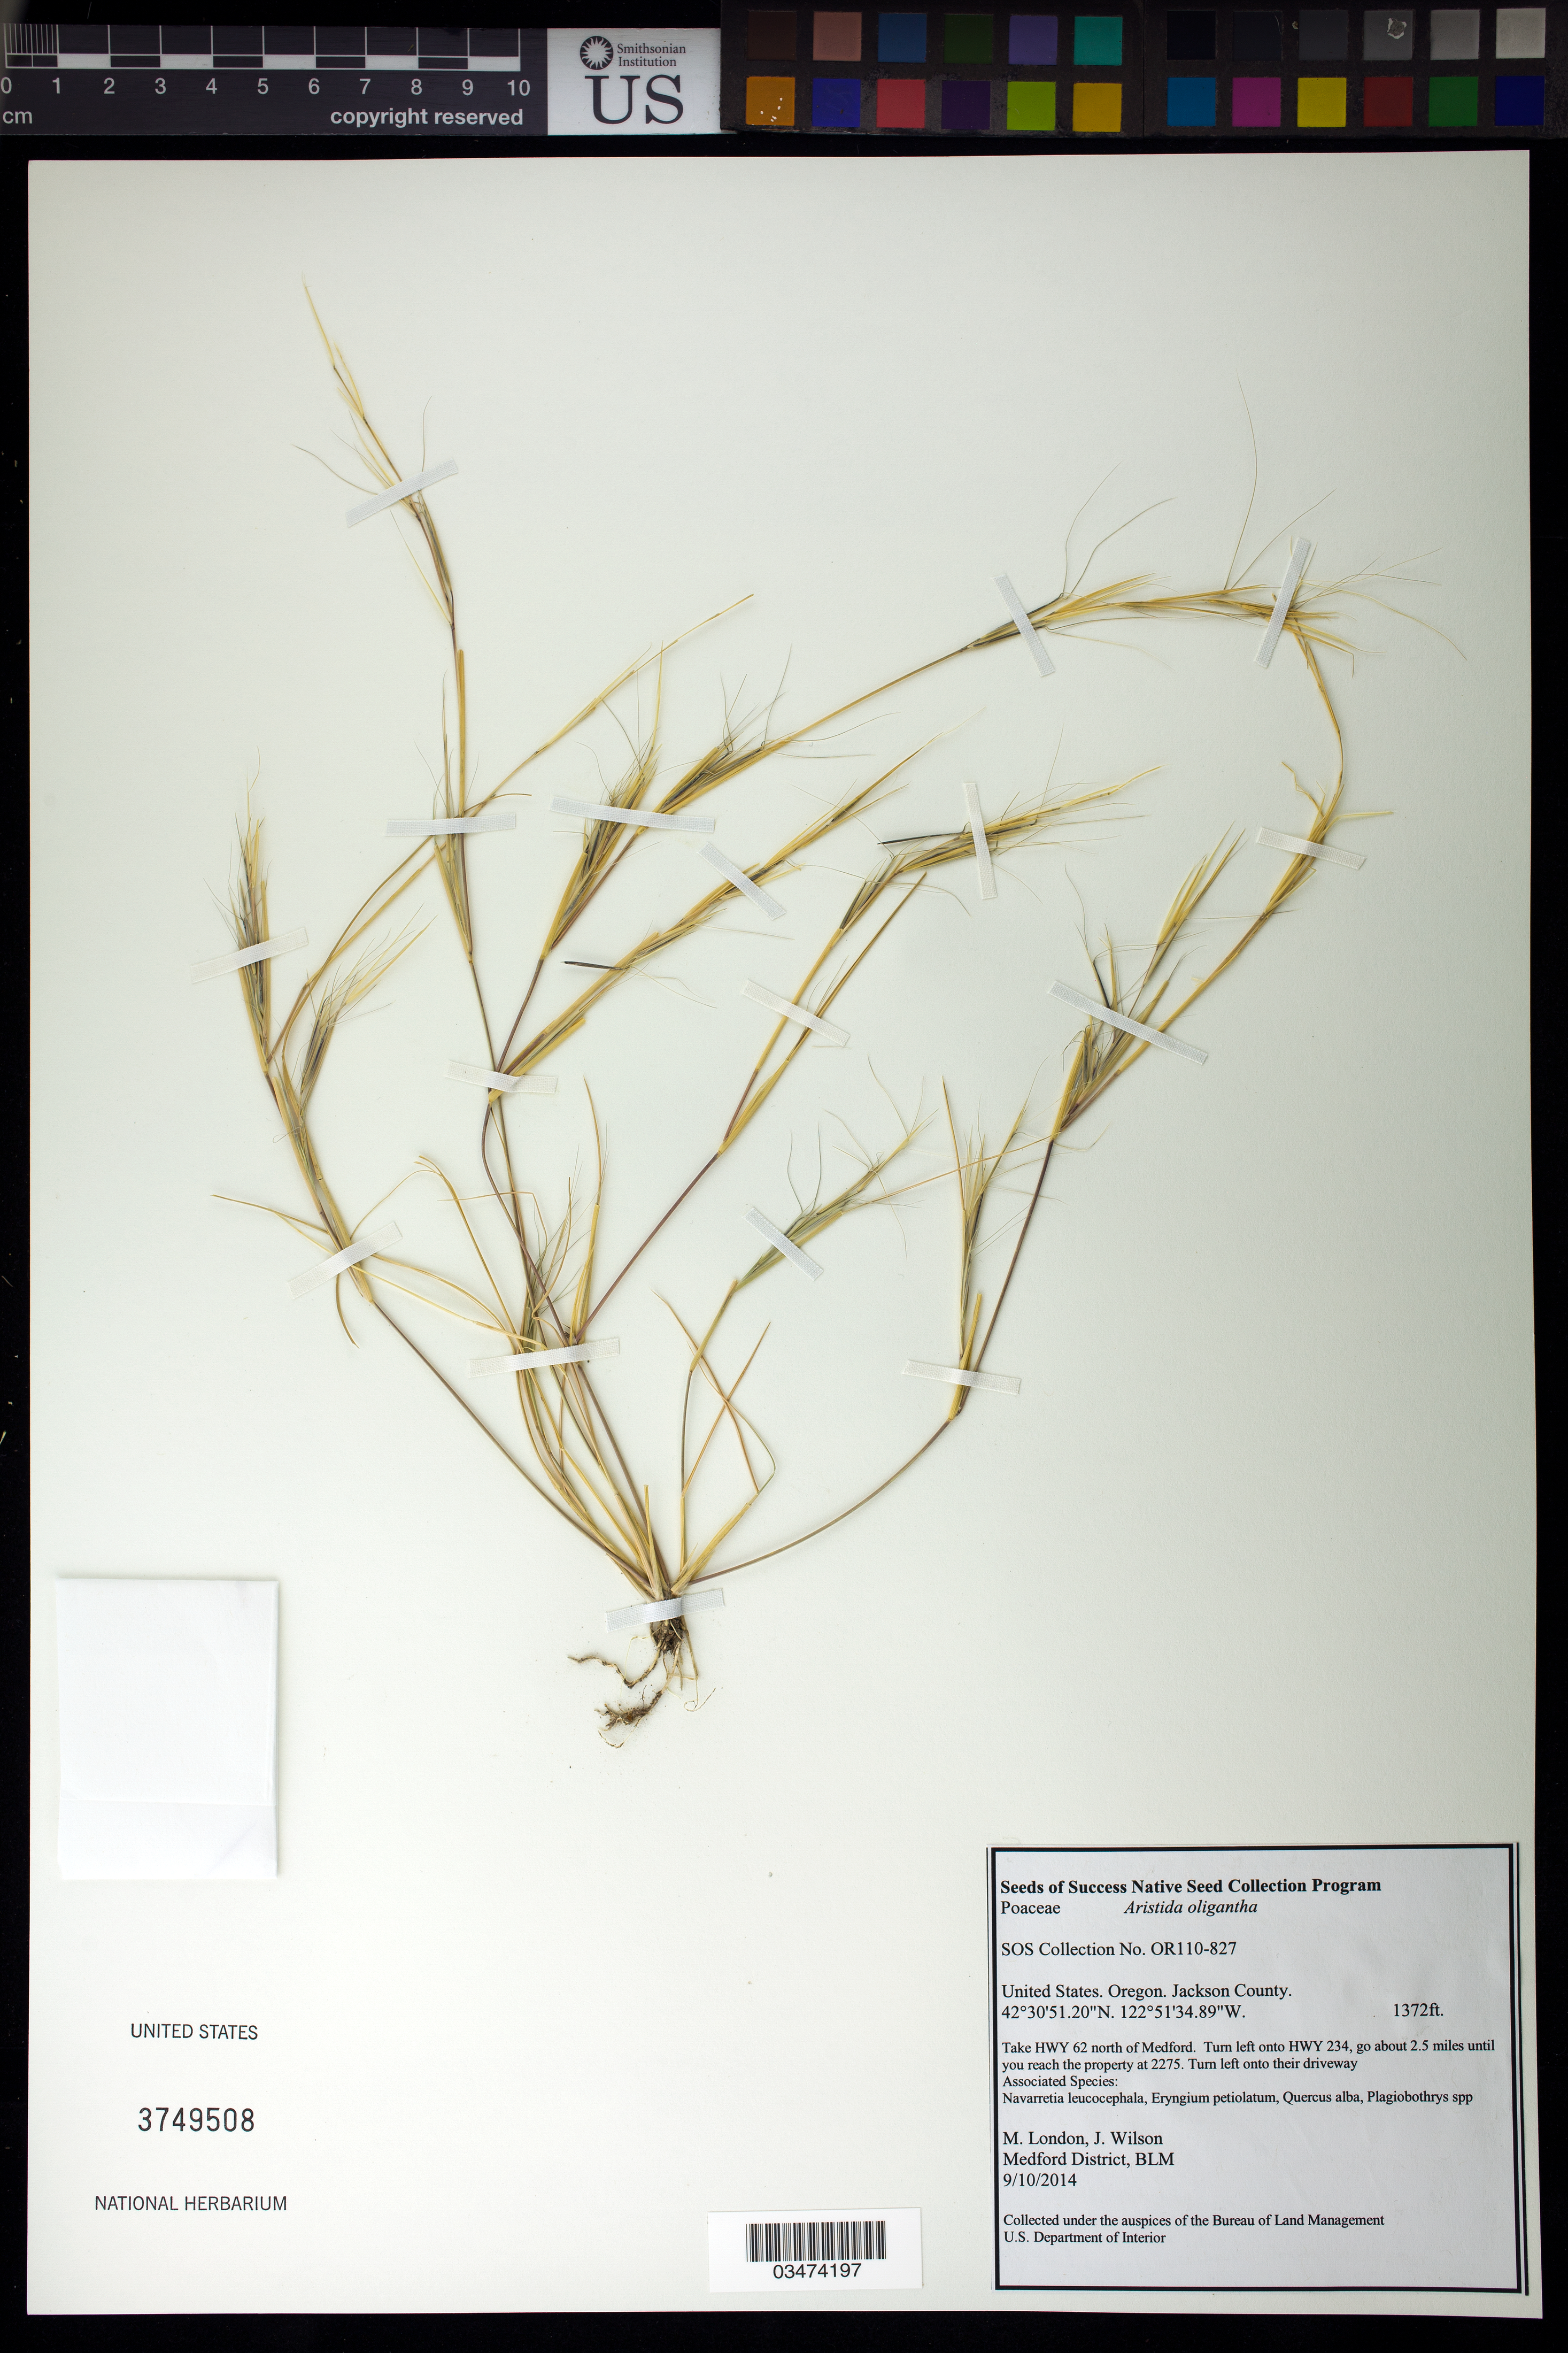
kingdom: Plantae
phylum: Tracheophyta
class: Liliopsida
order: Poales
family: Poaceae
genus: Aristida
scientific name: Aristida oligantha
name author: Michx.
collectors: M. London & J. Wilson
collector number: OR110-827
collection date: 2014-09-10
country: United States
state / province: Oregon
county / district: Jackson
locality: Hwy 62 N of Medford, turn left onto Hwy 234, go about 2.5 miles until reach the property at 2275.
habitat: Associated species: Navarretia leucocephala, Eryngium petiolatum, Quercus alba, Plagiobothrys sp.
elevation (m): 418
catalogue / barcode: US 3749508